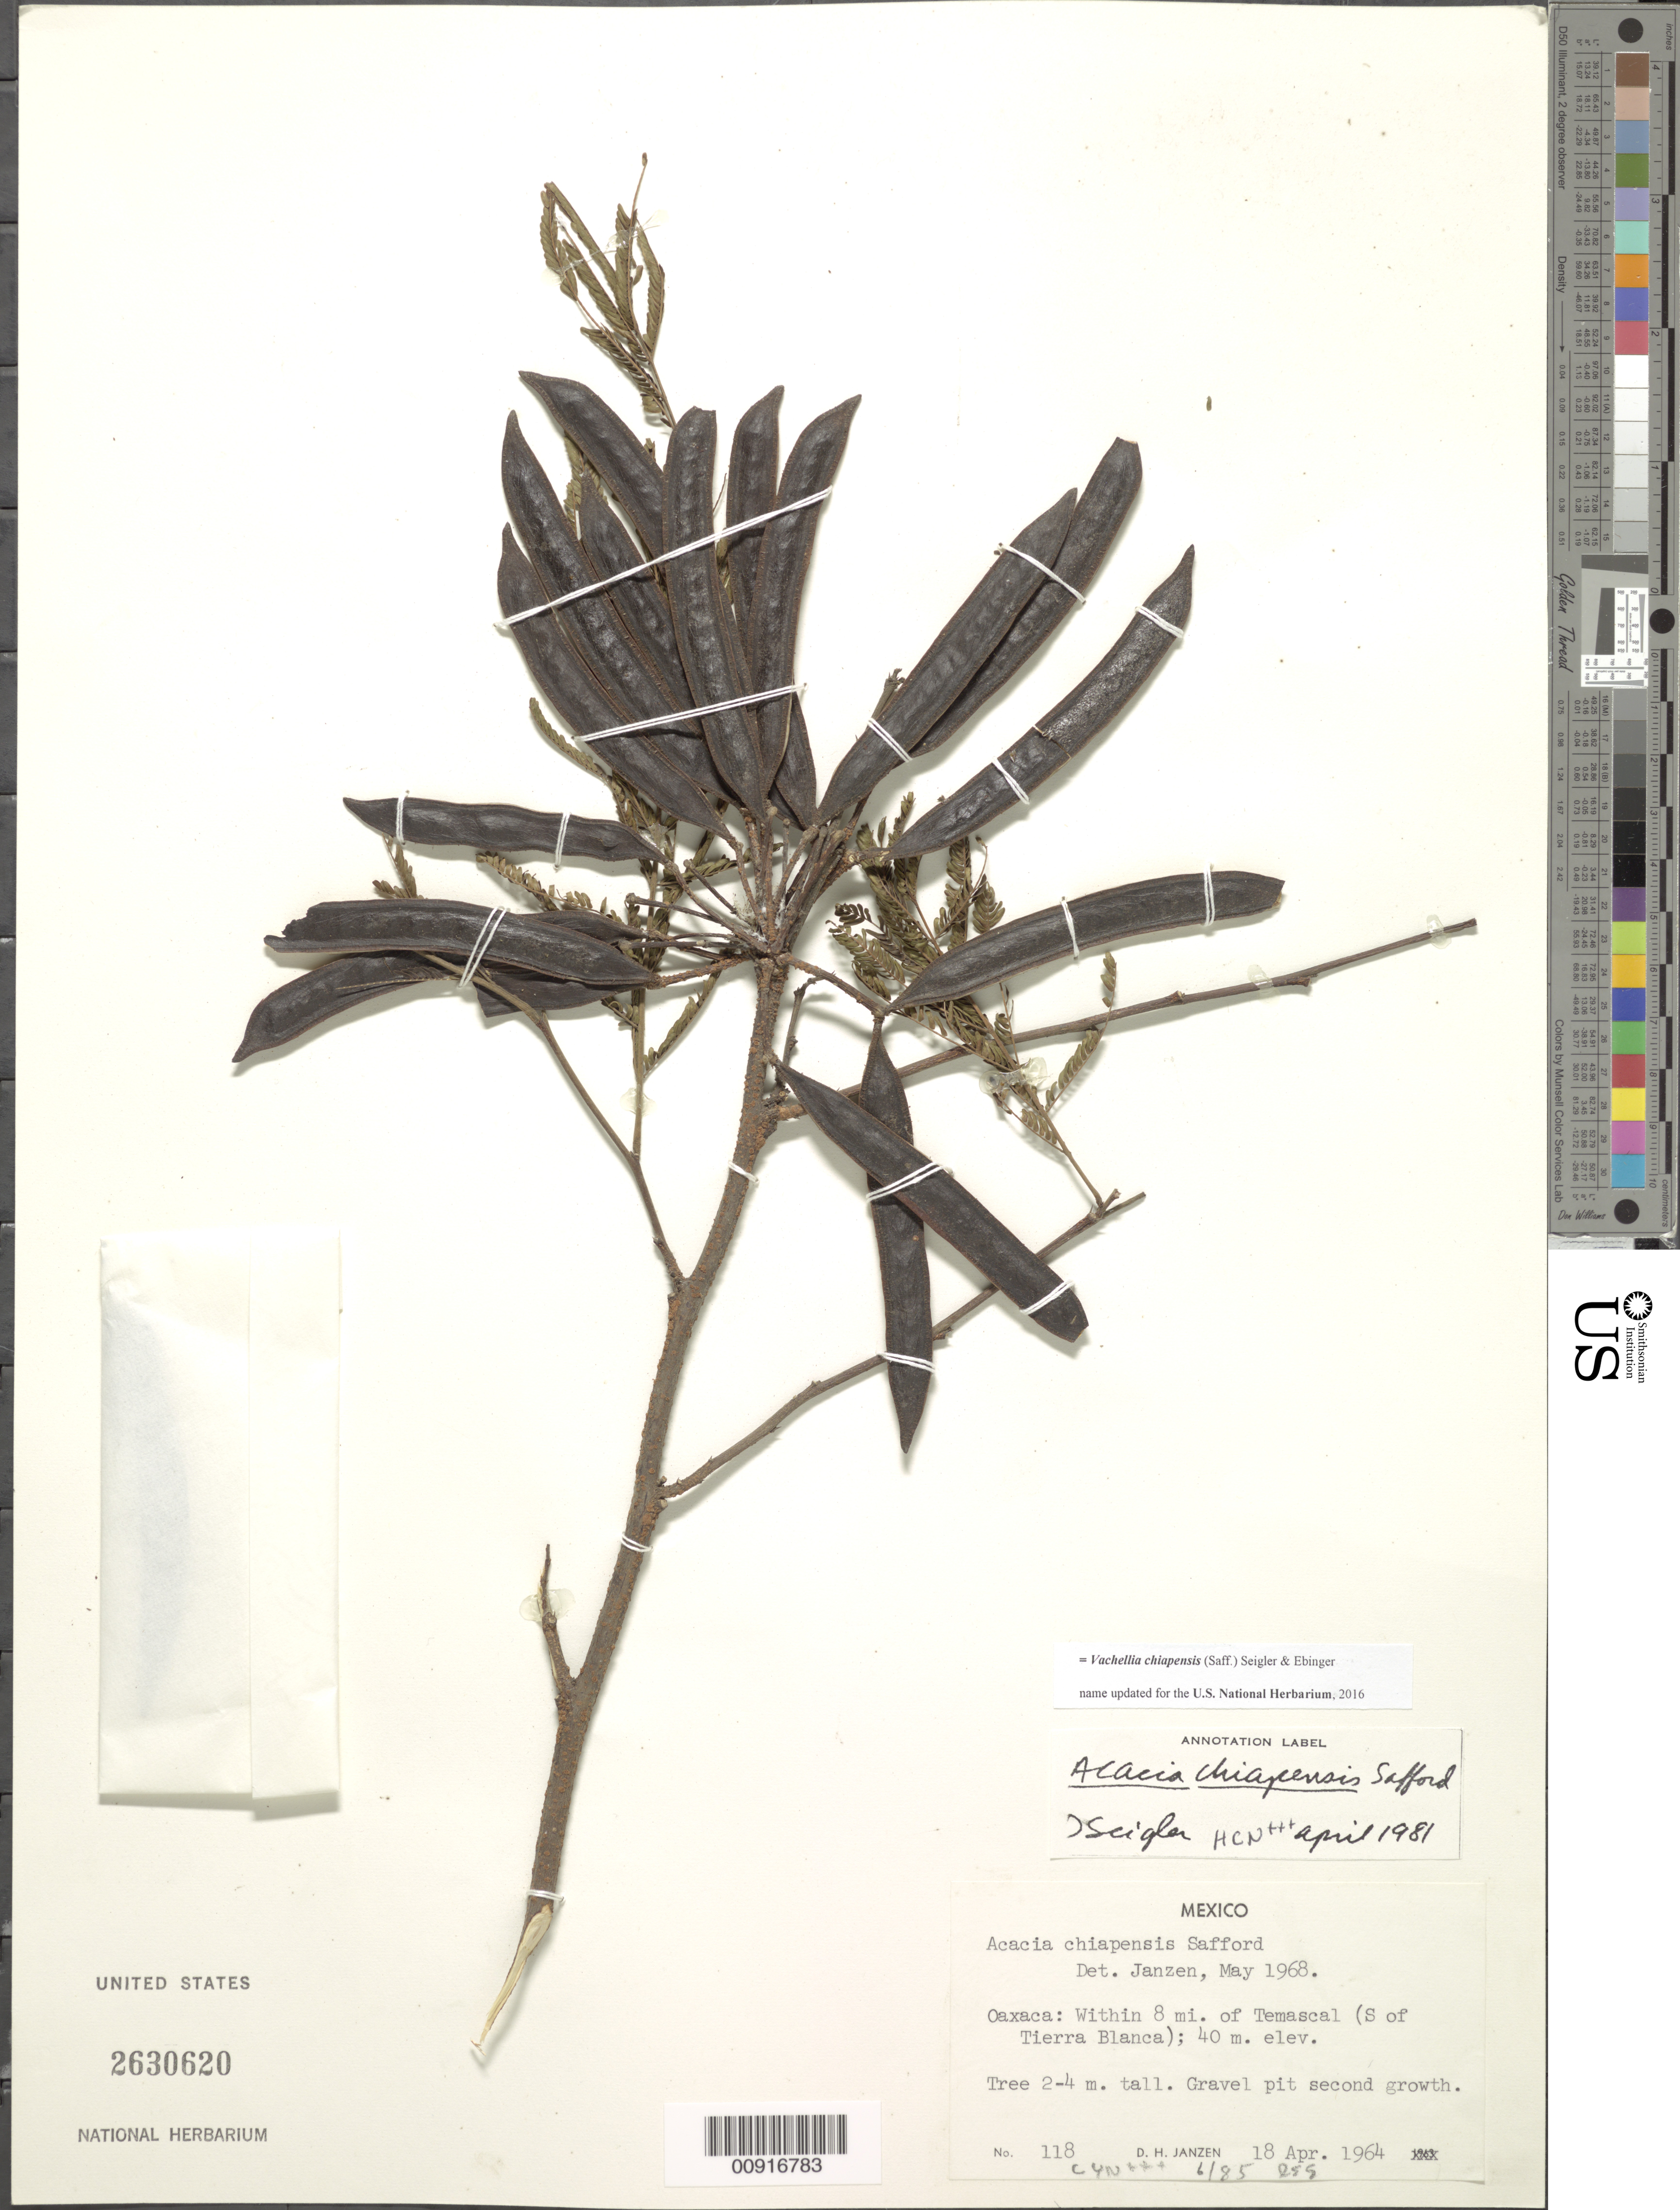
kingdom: Plantae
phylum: Tracheophyta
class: Magnoliopsida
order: Fabales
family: Fabaceae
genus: Vachellia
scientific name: Vachellia chiapensis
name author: (Saff.) Seigler & Ebinger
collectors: D. Janzen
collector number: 118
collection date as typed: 18 Apr 1964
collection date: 1964-04-18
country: Mexico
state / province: Oaxaca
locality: Oaxaca: Within 8 mi. of Temascal (S of Tierra Blanca).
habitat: Gravel pit second growth.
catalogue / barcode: US 2630620